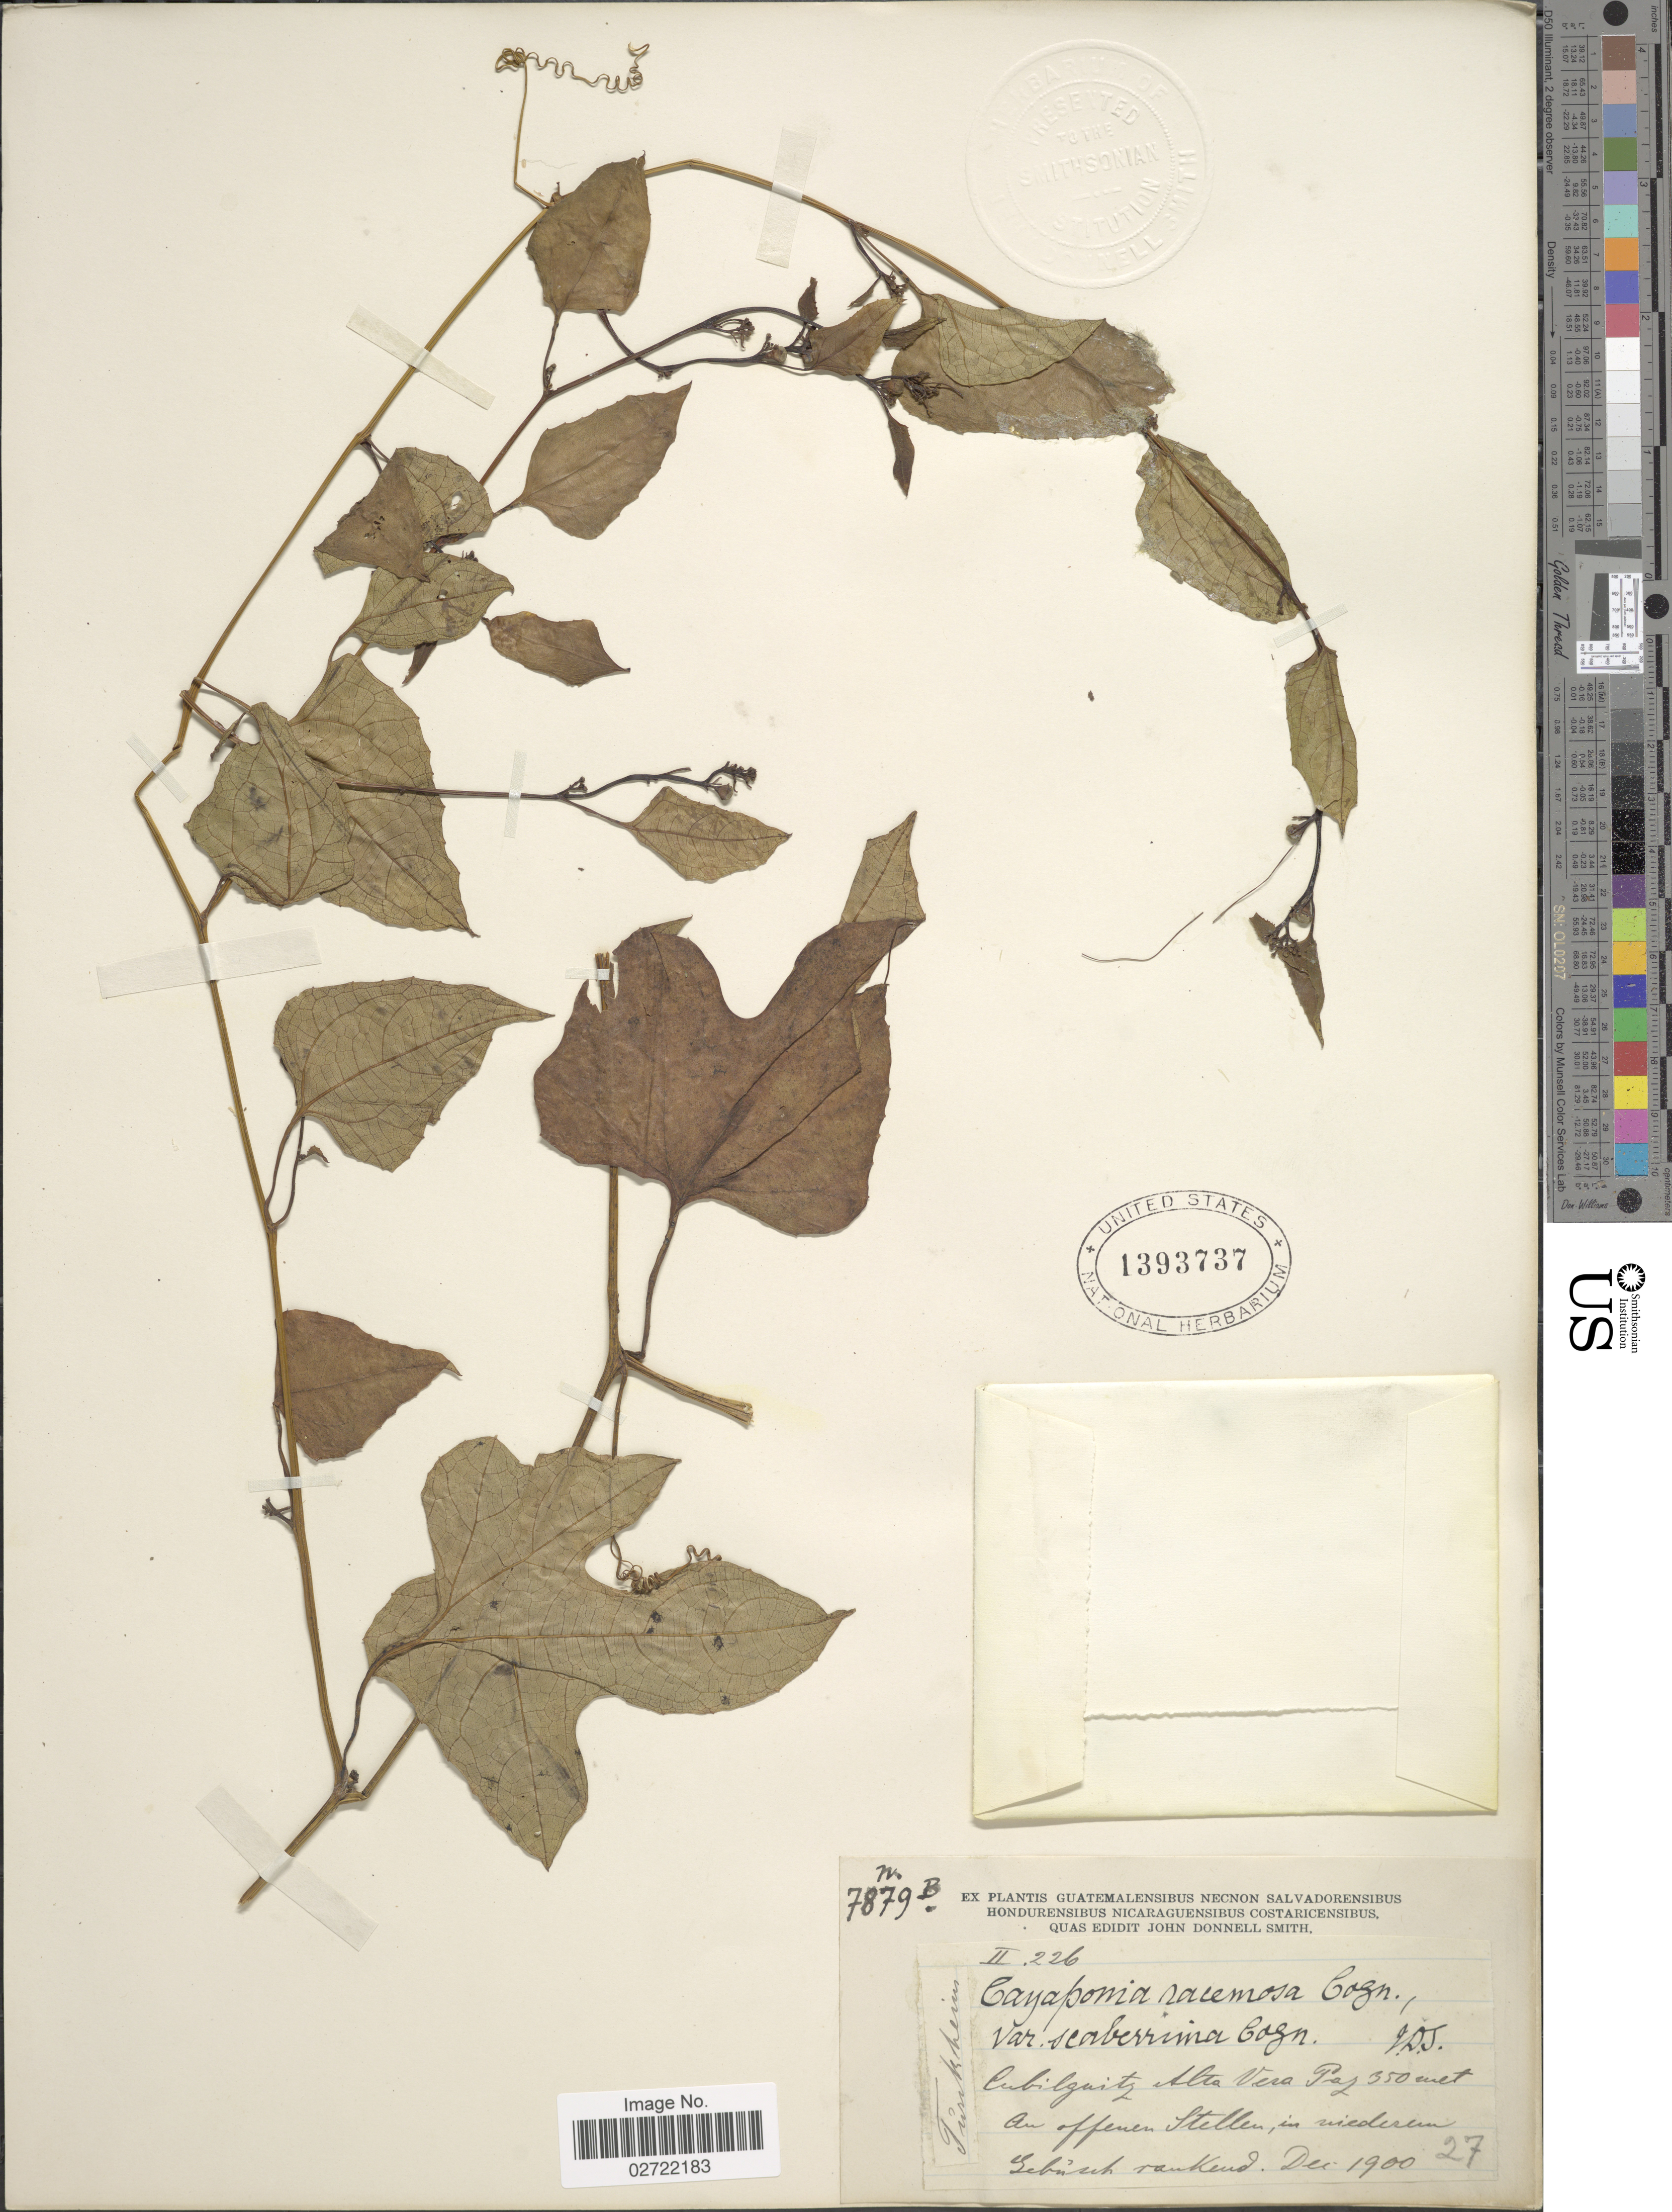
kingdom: Plantae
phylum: Tracheophyta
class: Magnoliopsida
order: Cucurbitales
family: Cucurbitaceae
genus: Cayaponia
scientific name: Cayaponia racemosa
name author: (Mill.) Cogn.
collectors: Turckheim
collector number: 7879B/226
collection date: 1900-12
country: Guatemala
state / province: Alta Verapaz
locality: Cubilquitz.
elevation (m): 350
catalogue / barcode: US 1393737